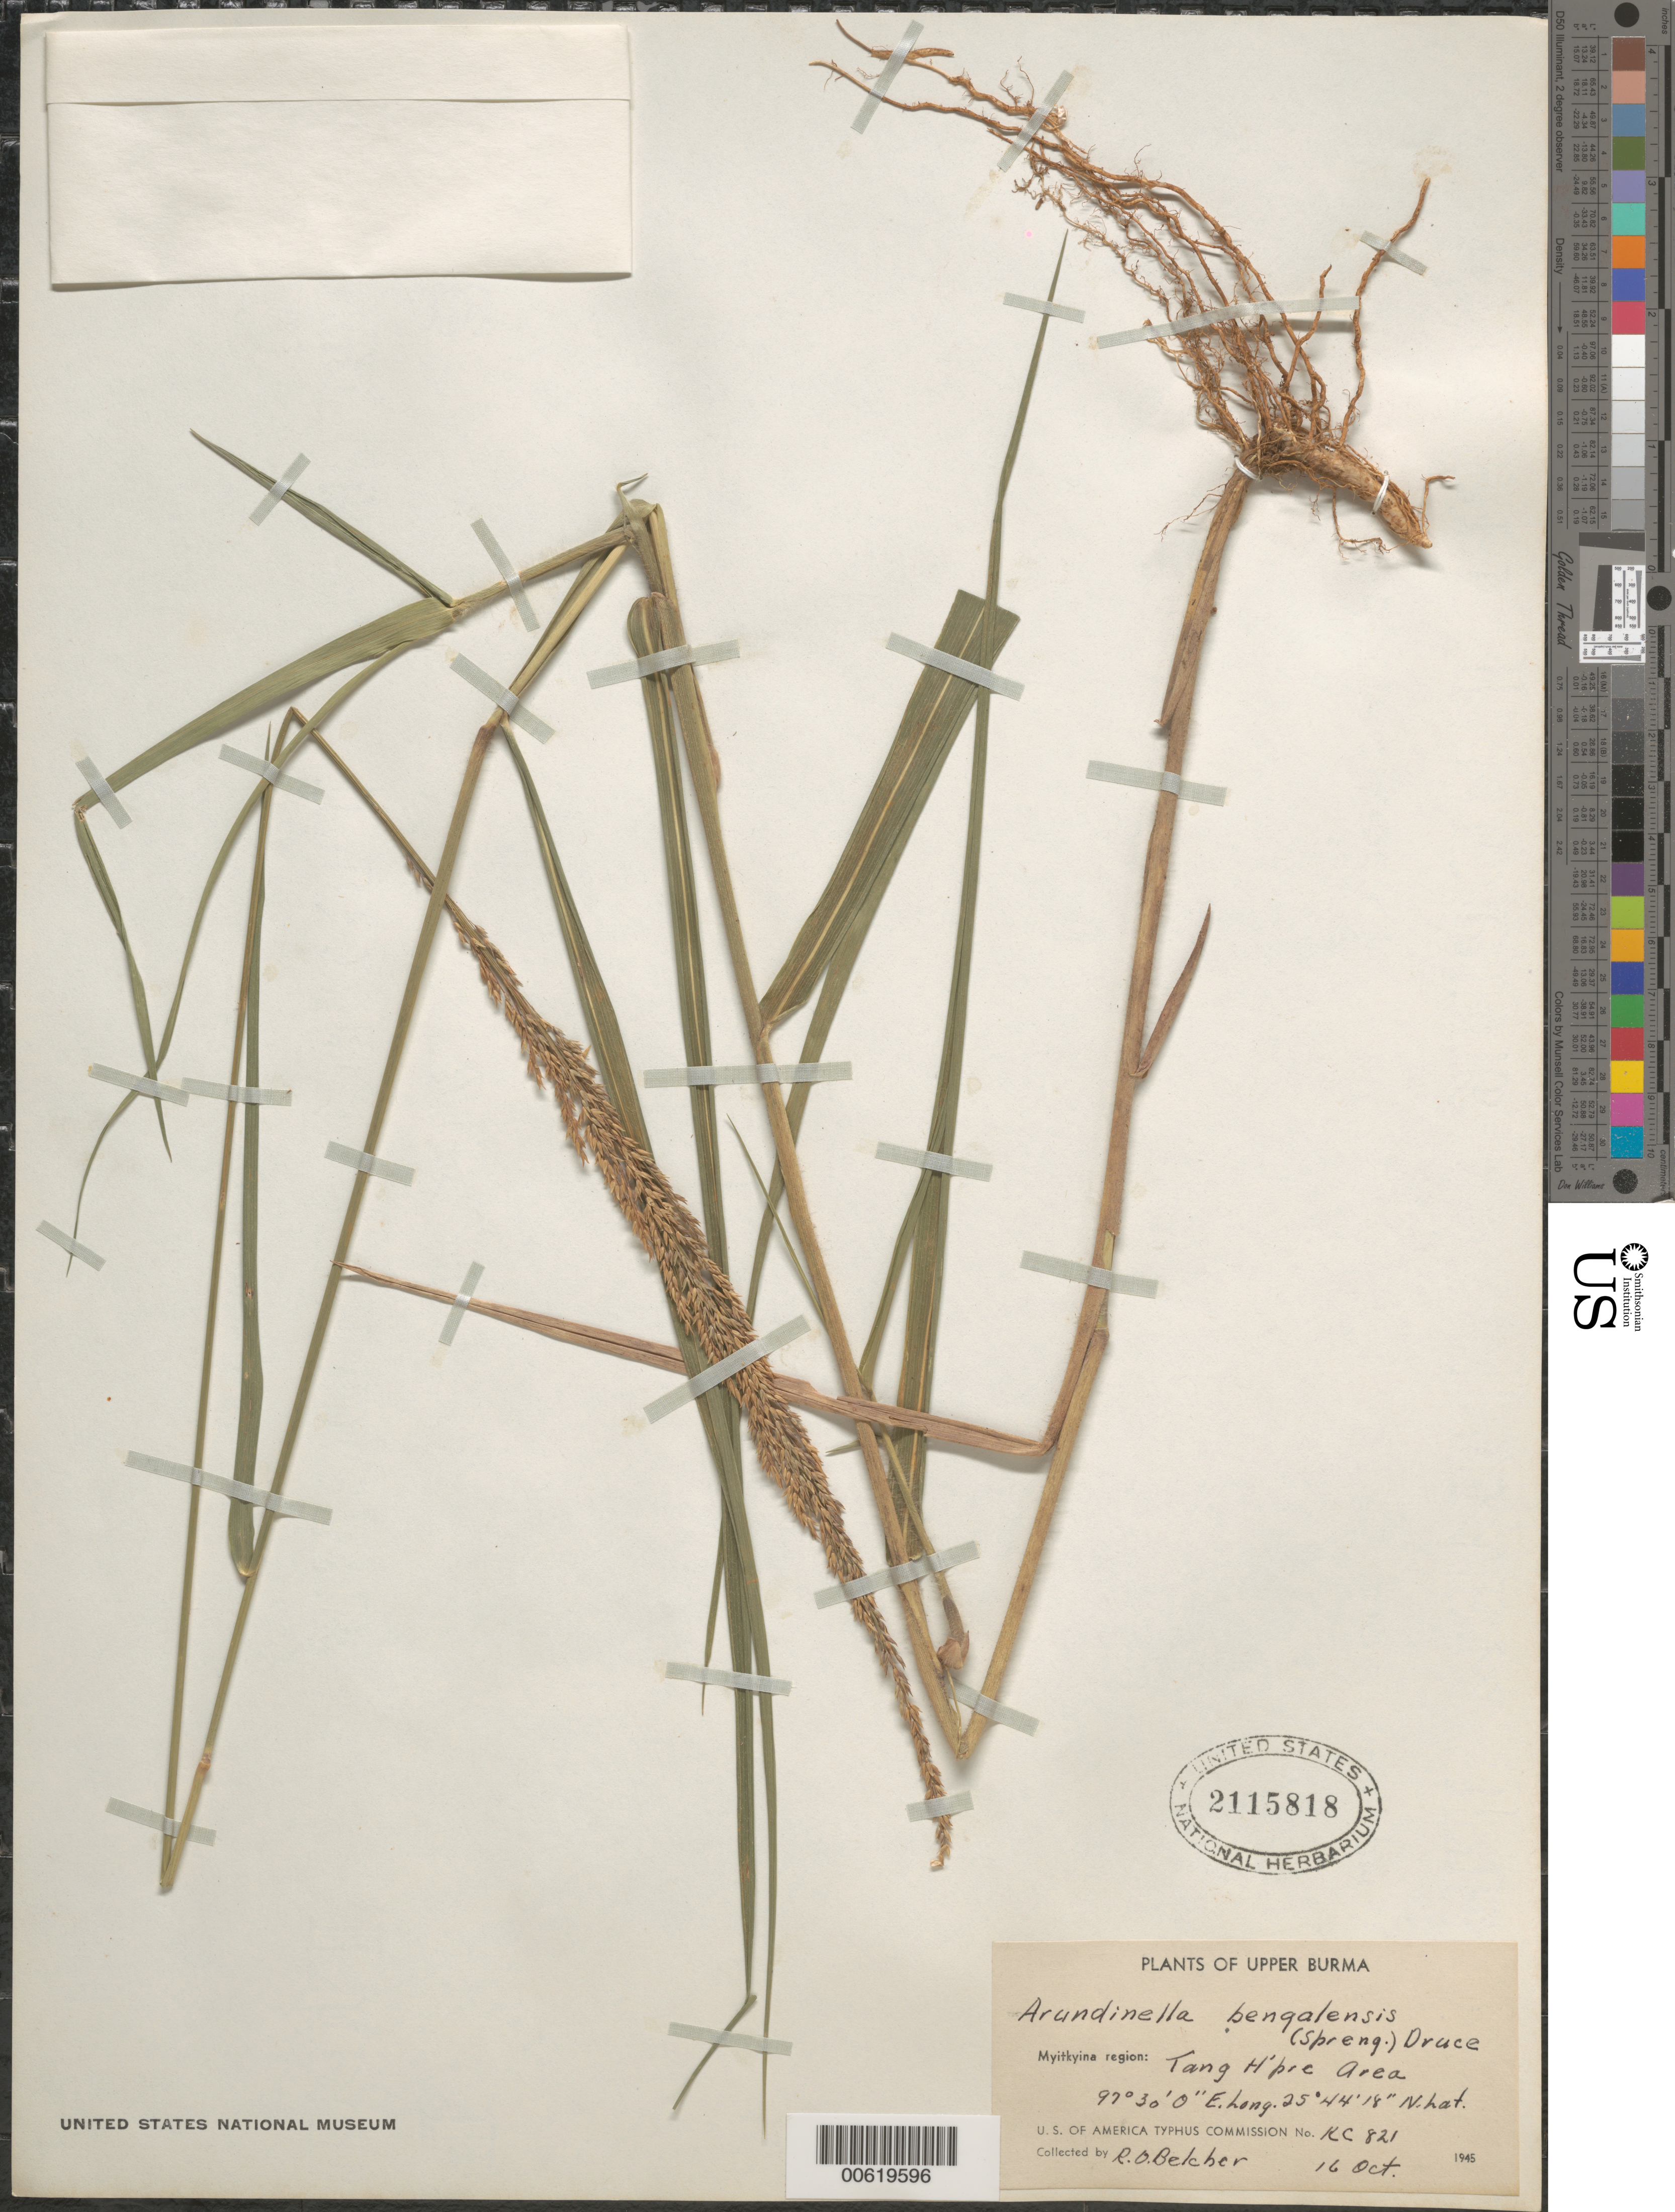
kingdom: Plantae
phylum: Tracheophyta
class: Liliopsida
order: Poales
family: Poaceae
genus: Arundinella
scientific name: Arundinella birmanica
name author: Hook. f.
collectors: R. Belcher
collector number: KC 821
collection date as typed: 16 Oct 1945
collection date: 1945-10-16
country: Myanmar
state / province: Kachin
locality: Myitkyina region: Tang Hpic area.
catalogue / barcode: US 2115818